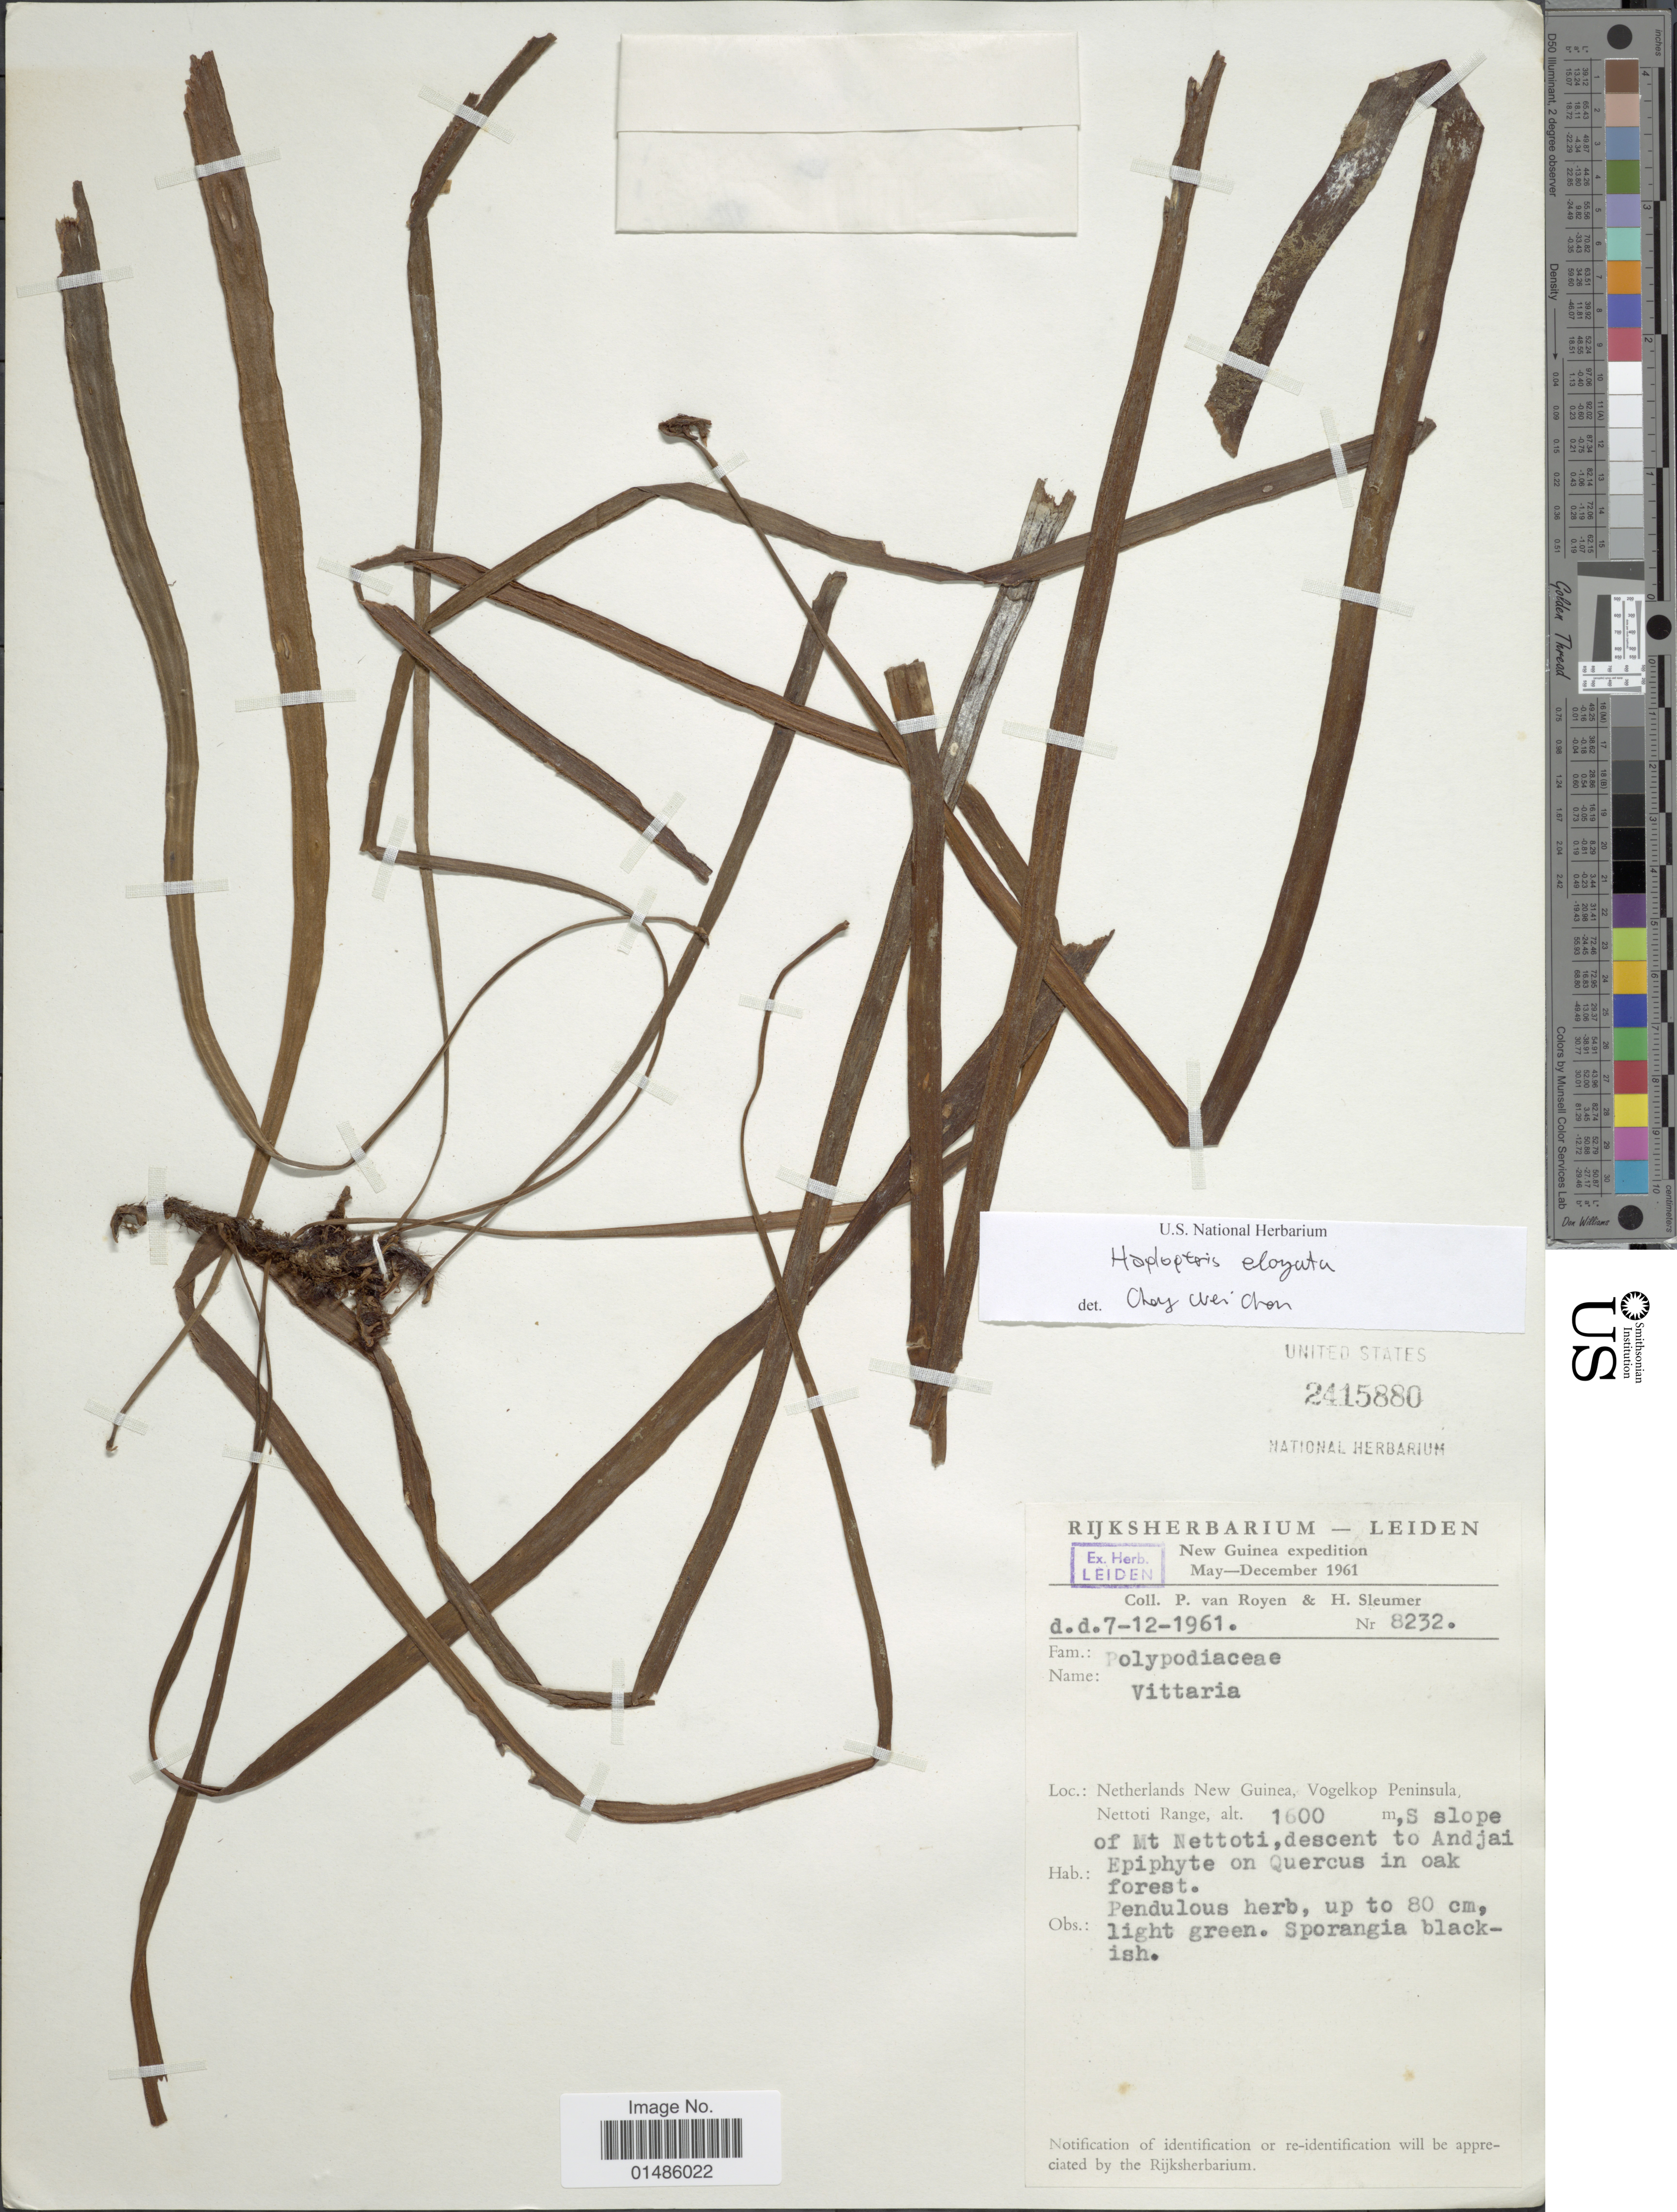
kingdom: Plantae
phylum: Tracheophyta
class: Polypodiopsida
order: Polypodiales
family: Pteridaceae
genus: Haplopteris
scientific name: Haplopteris elongata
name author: (Sw.) Crane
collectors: P. van Royen & H. O. Sleumer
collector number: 8232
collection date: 1961-12-07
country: Indonesia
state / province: Papua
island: New Guinea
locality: New Guinea. Netherlands New Guinea, Vogelkop Peninsula, Nettoti Range. S slope of Mt Nettoti, descent to Andjai.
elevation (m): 1600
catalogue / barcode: US 2415880